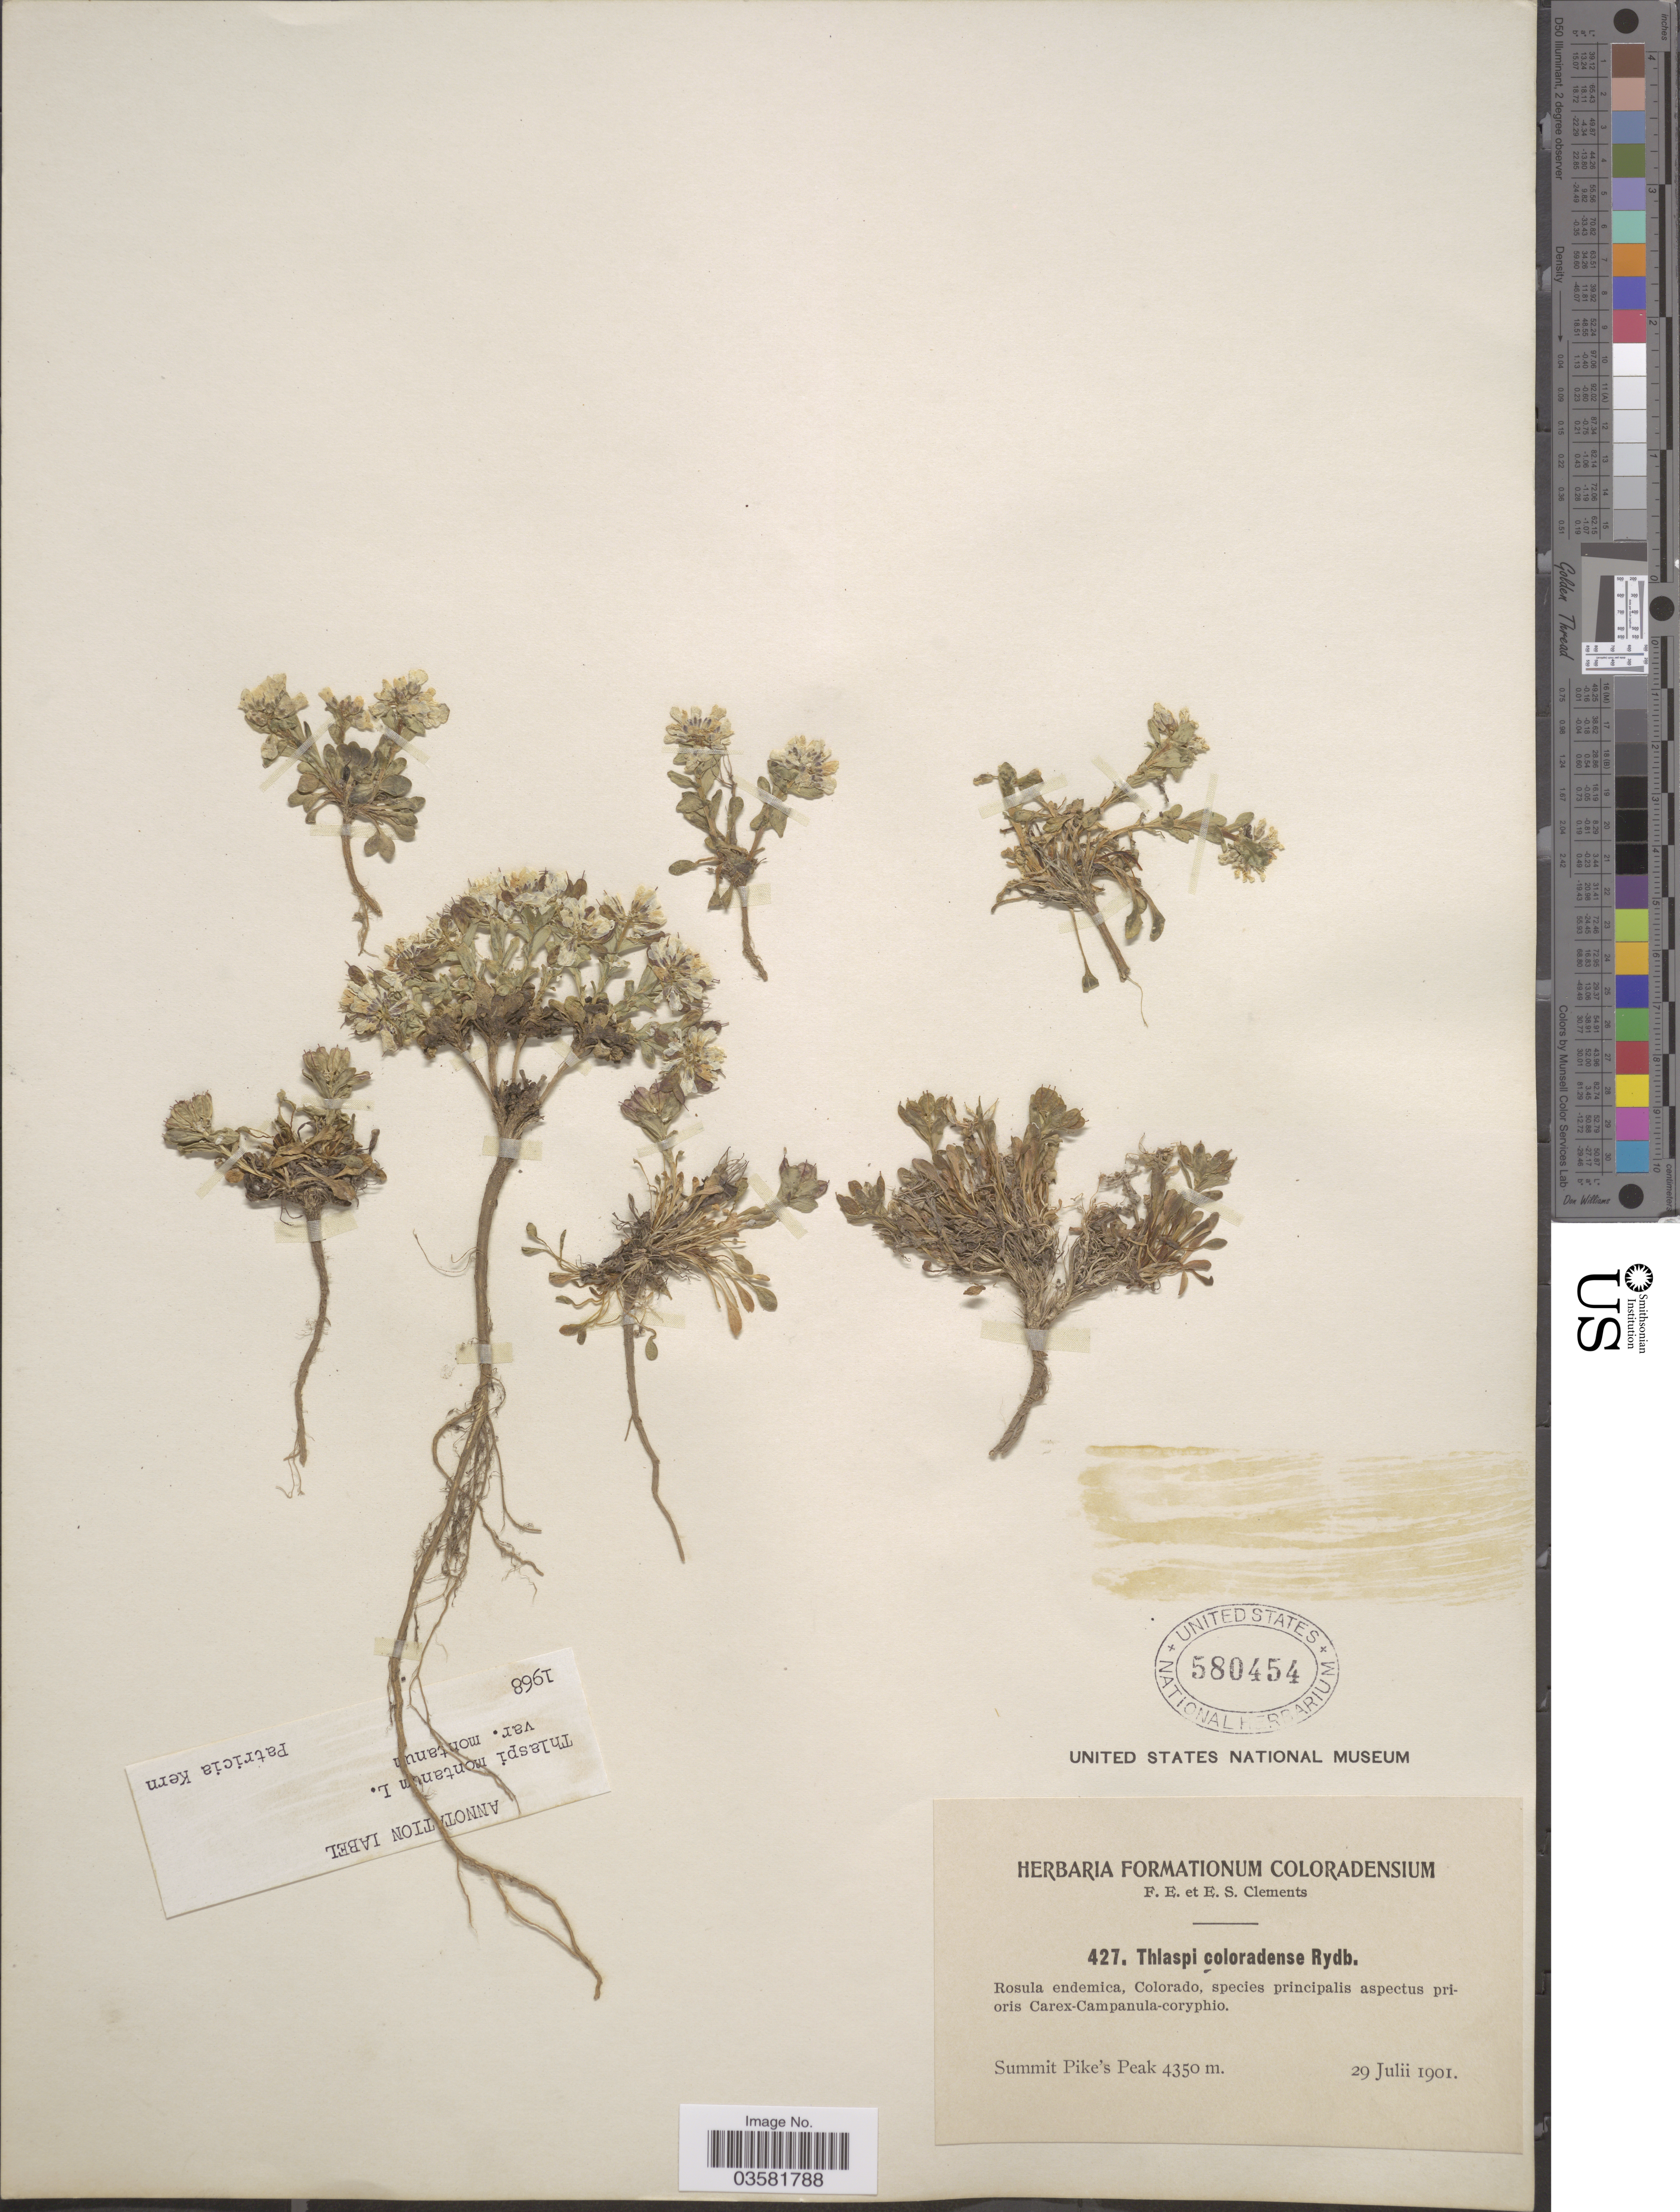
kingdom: Plantae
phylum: Tracheophyta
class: Magnoliopsida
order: Brassicales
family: Brassicaceae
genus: Thlaspi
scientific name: Thlaspi montanum var. montanum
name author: L.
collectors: F. E. Clements & E. S. Clements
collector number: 427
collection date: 1901-07-29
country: United States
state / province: Colorado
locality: Summit Pike's Peak.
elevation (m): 4350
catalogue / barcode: US 580454